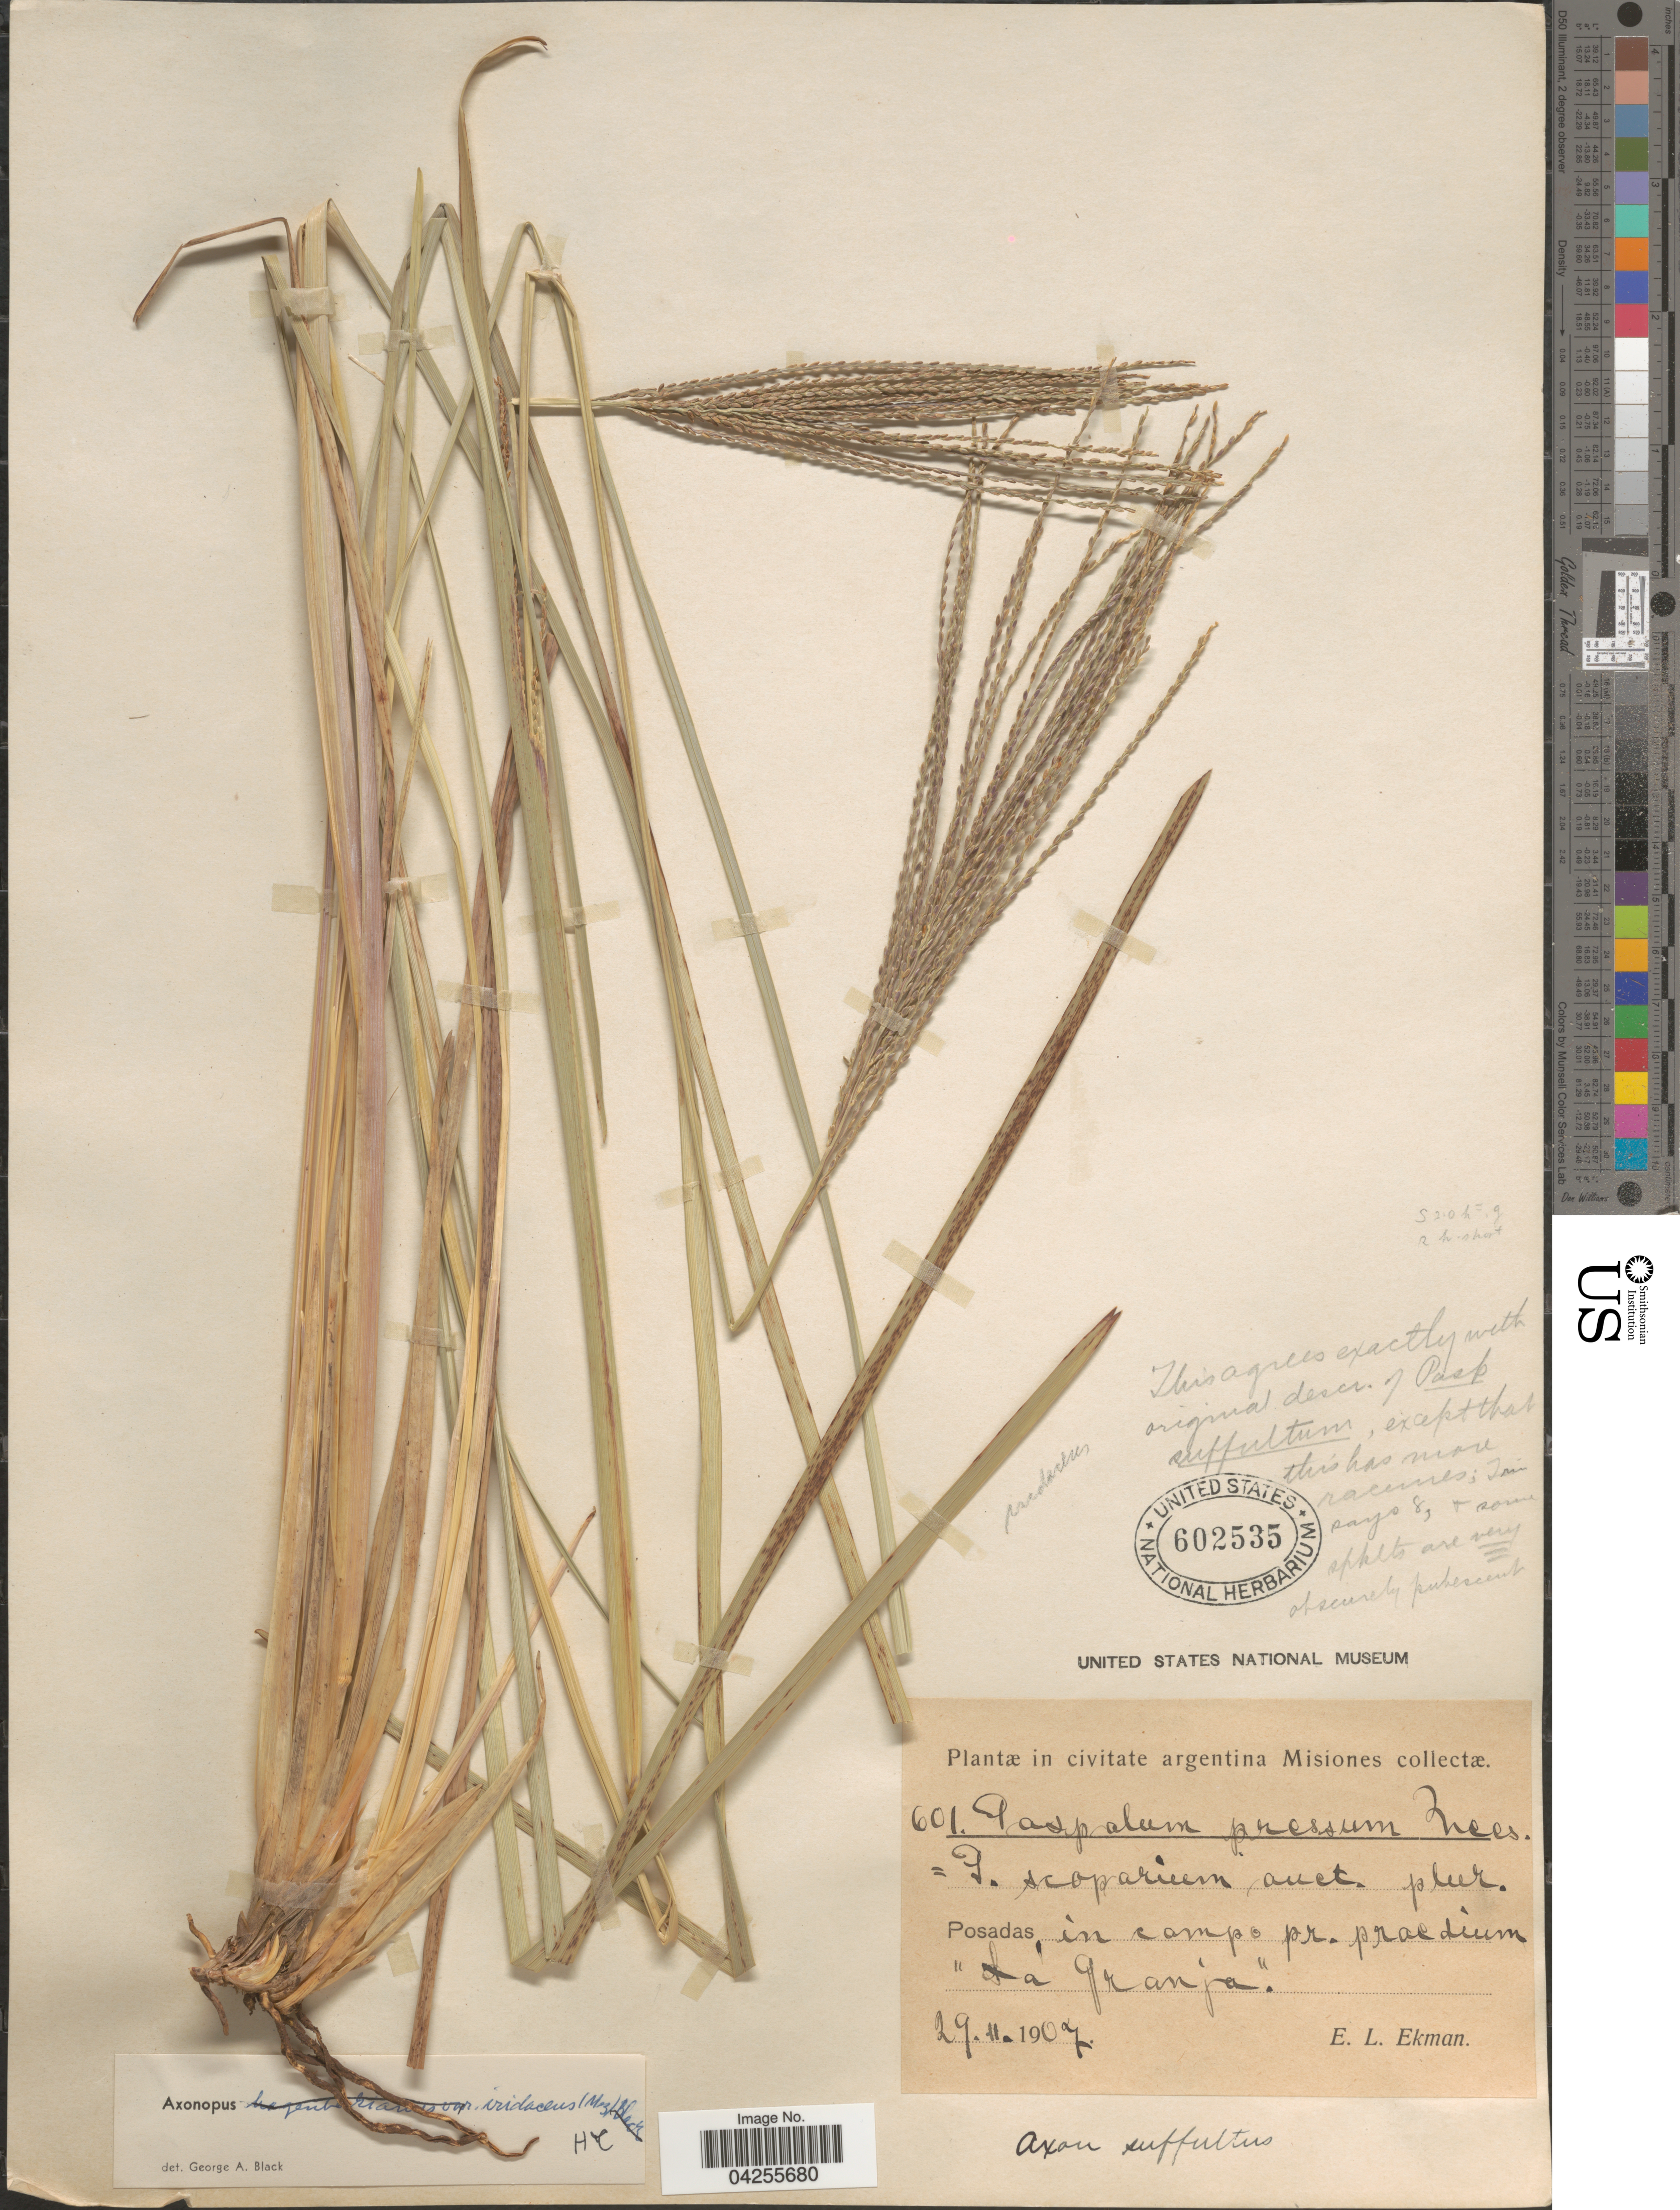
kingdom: Plantae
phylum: Tracheophyta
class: Liliopsida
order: Poales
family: Poaceae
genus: Axonopus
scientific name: Axonopus suffultus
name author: (Nees) Kuhlm.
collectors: E. L. Ekman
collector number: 601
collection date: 1907-11-29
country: Argentina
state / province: Misiones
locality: Posadas, in campo pr. praedium. 'La Granja'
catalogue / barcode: US 602535